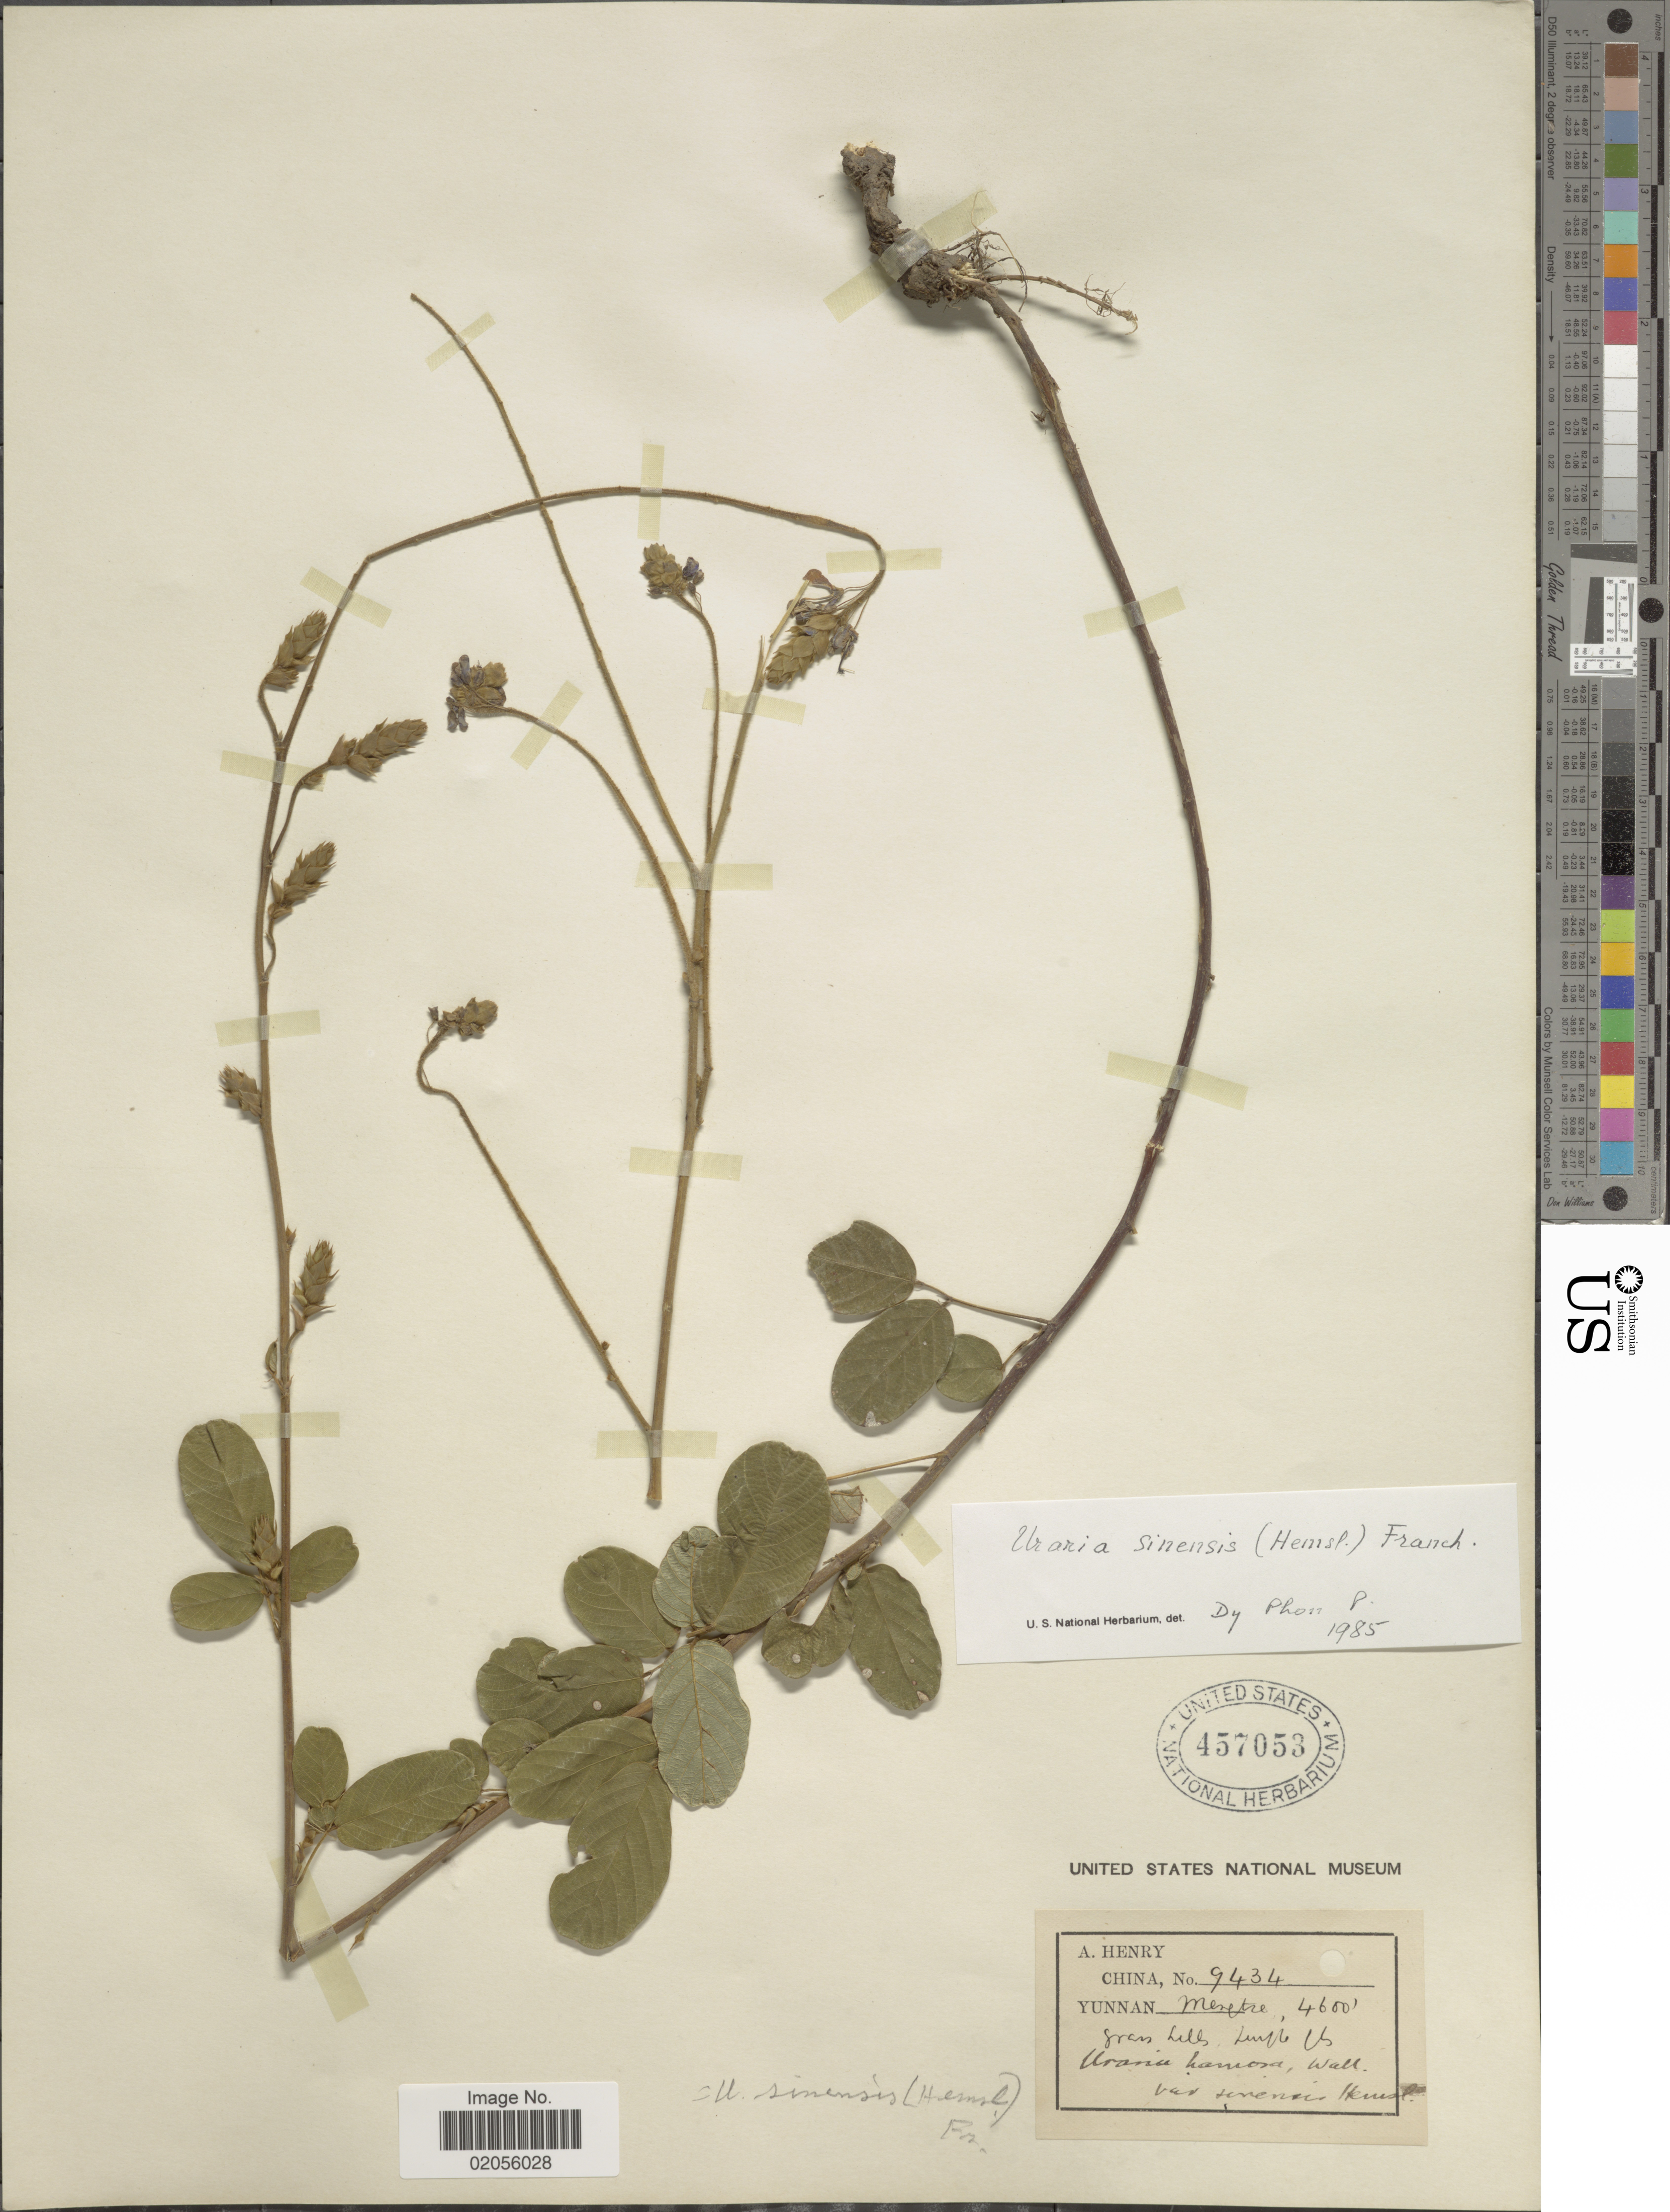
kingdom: Plantae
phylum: Tracheophyta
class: Magnoliopsida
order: Fabales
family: Fabaceae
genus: Uraria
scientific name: Uraria sinensis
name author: (J.H. Hemsl.) Franch.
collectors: A. Henry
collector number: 9434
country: China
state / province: Yunnan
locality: Mengtze. Grass hills.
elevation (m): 1402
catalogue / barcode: US 457053